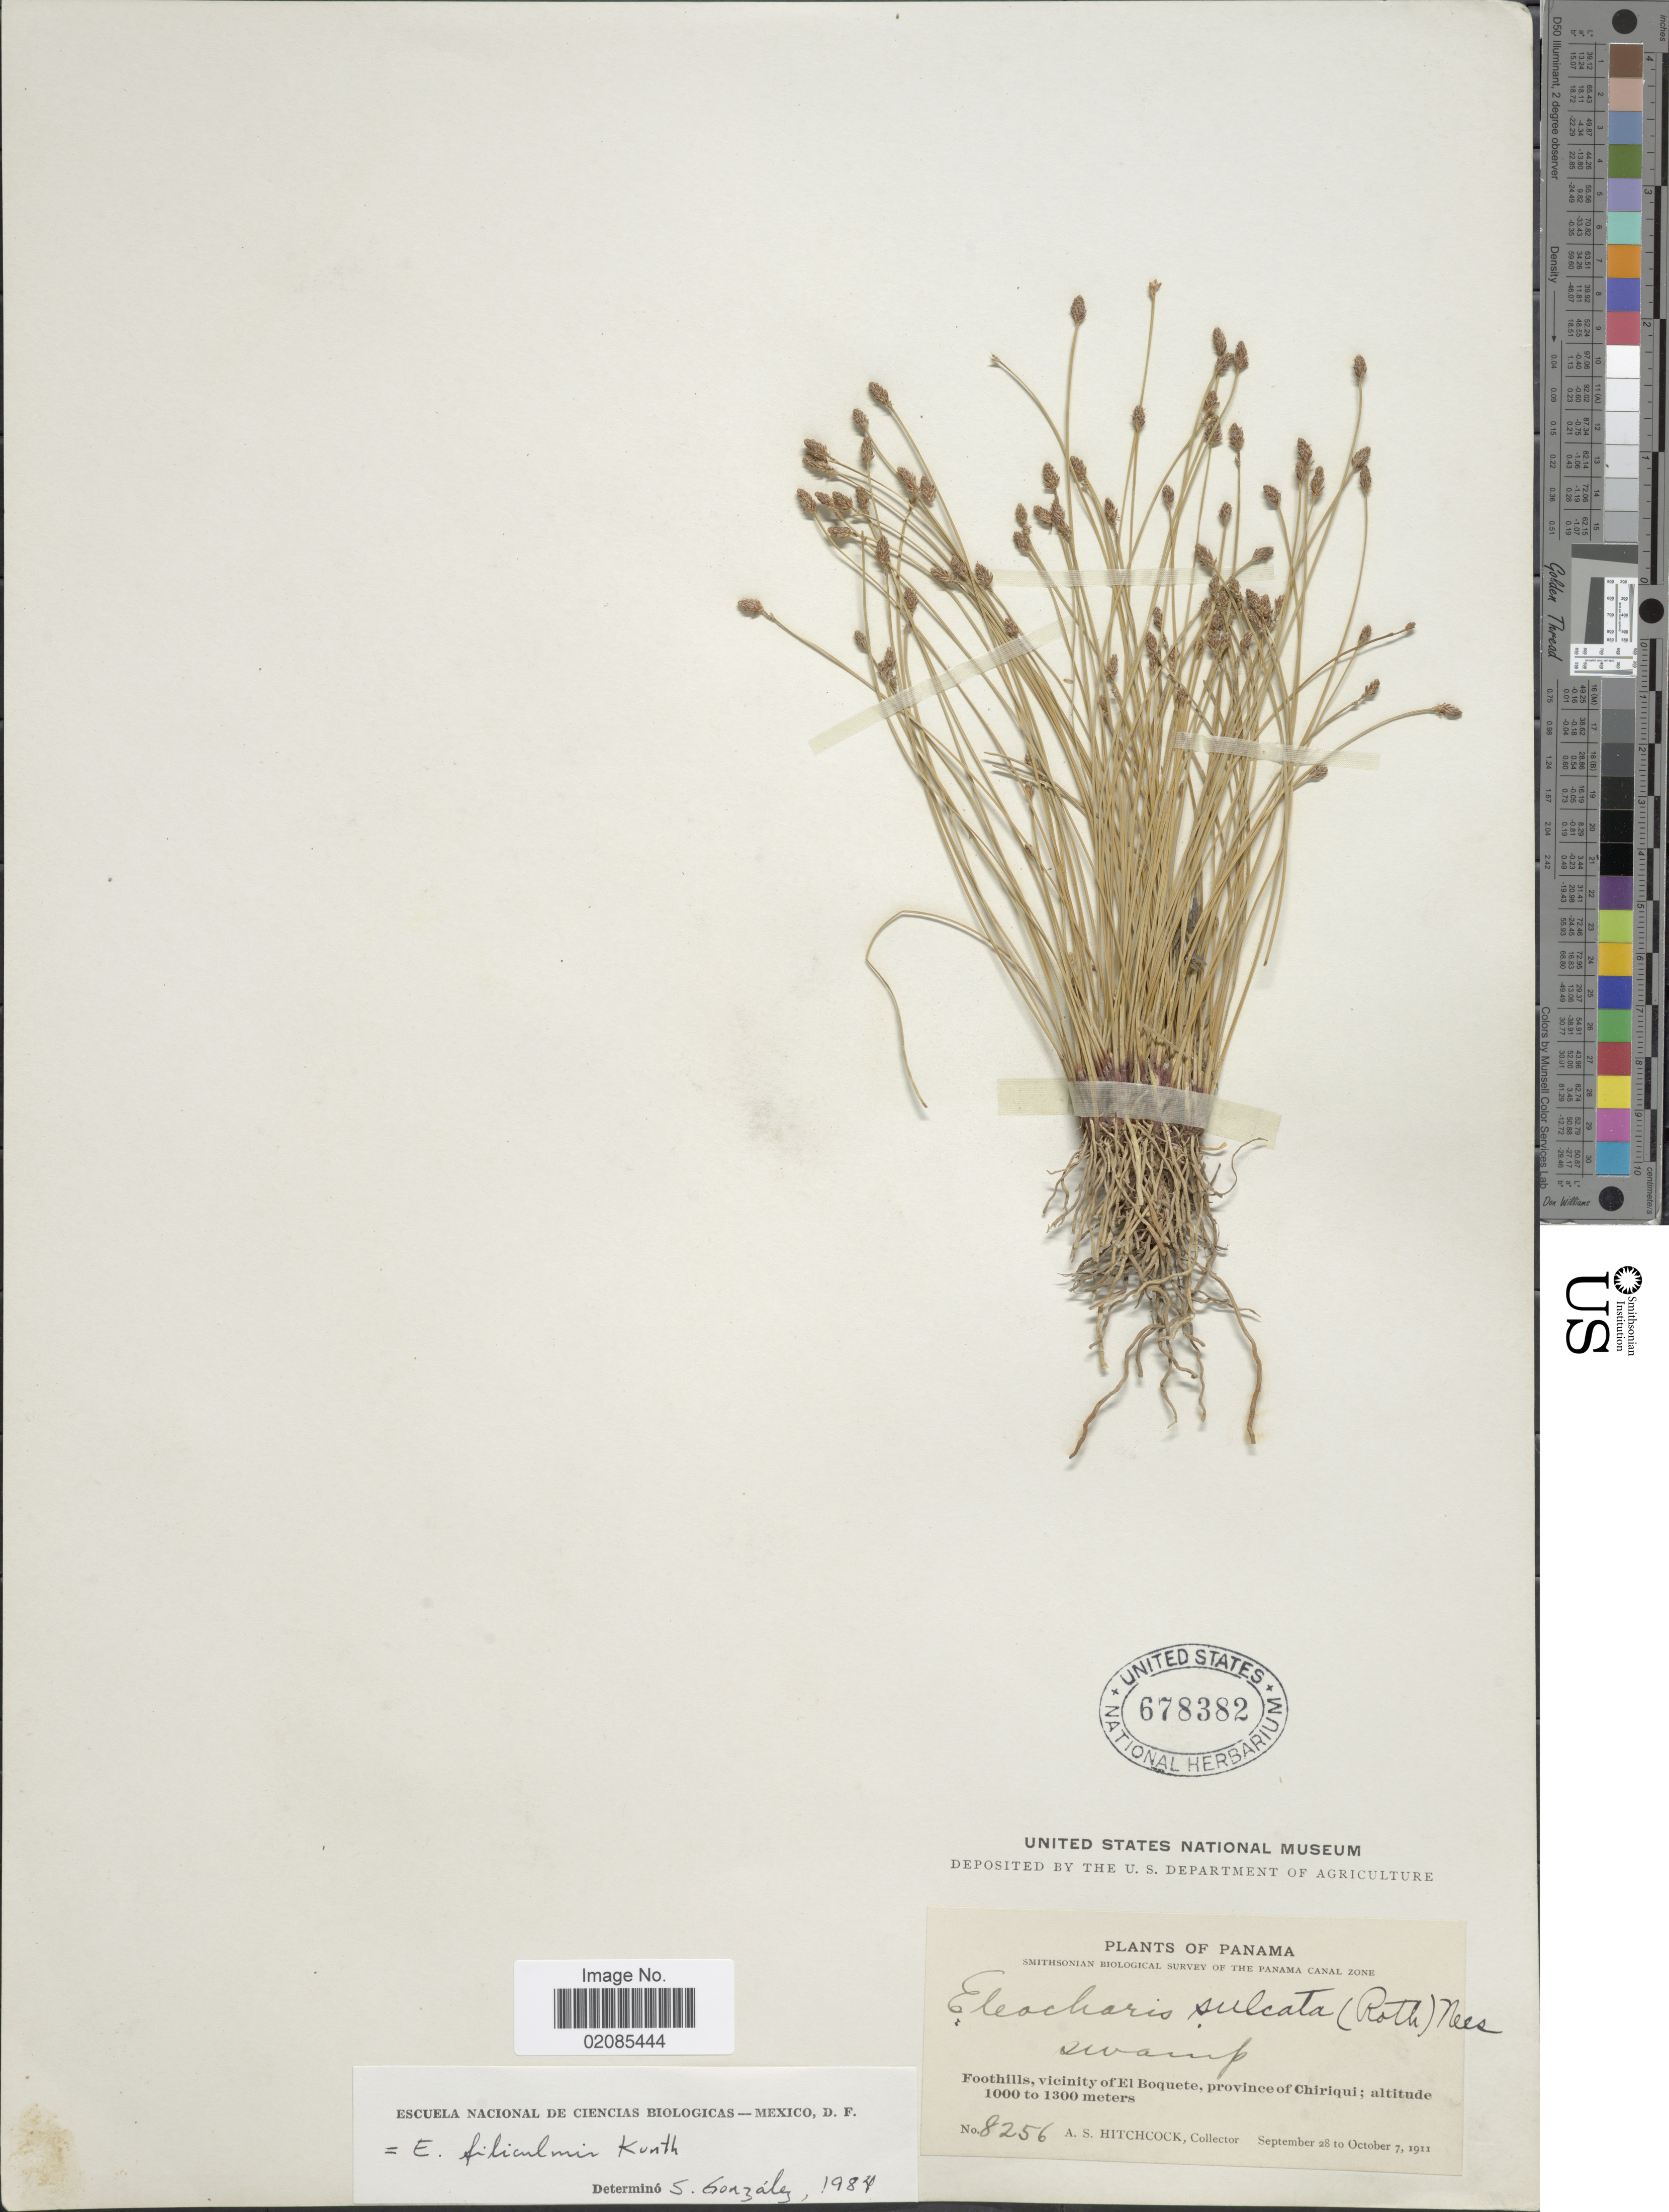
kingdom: Plantae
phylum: Tracheophyta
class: Liliopsida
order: Poales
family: Cyperaceae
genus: Eleocharis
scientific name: Eleocharis filiculmis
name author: Kunth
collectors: A. S. Hitchcock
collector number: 8256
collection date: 1911-09-28/1911-10-07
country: Panama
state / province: Chiriqui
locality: Canal Zone, Foothills, vicinity of El Boquete, swamp.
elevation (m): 1000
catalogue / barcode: US 678382